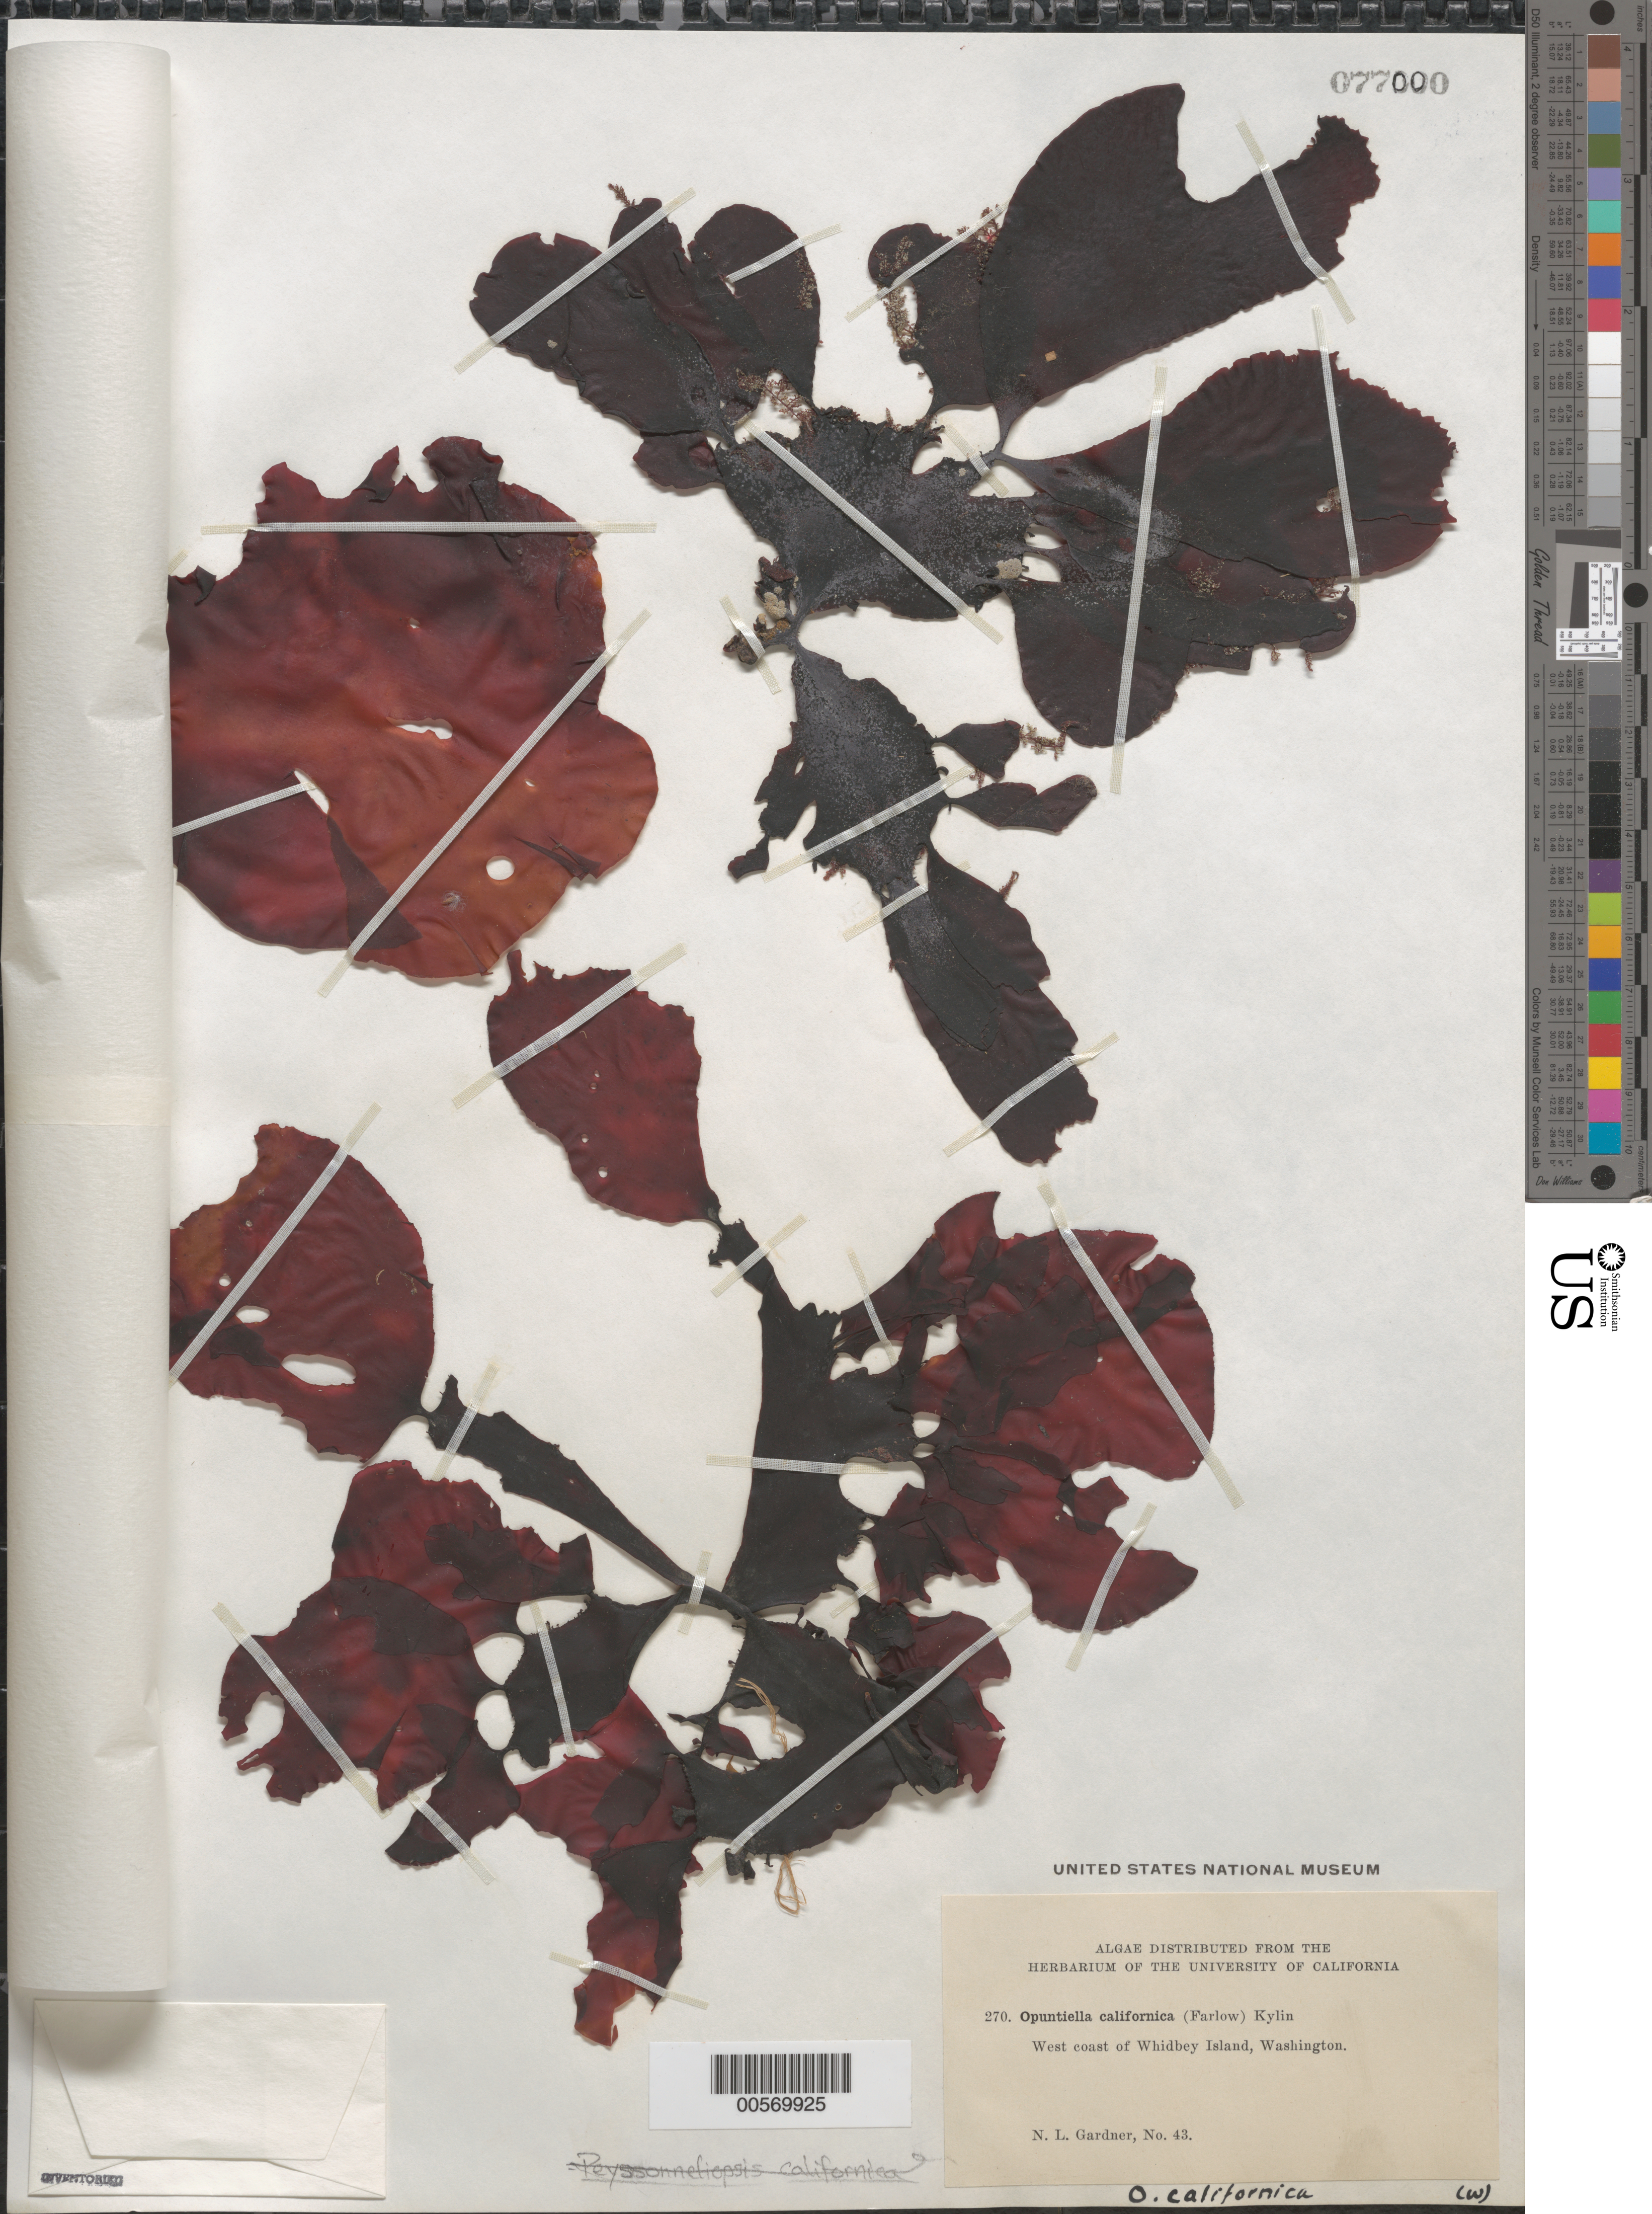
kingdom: Plantae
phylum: Rhodophyta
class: Florideophyceae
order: Gigartinales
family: Furcellariaceae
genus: Opuntiella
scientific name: Opuntiella californica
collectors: N. Gardner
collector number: NLG 43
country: United States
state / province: Washington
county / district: Island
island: Whidbey,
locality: West coast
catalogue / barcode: US 77000